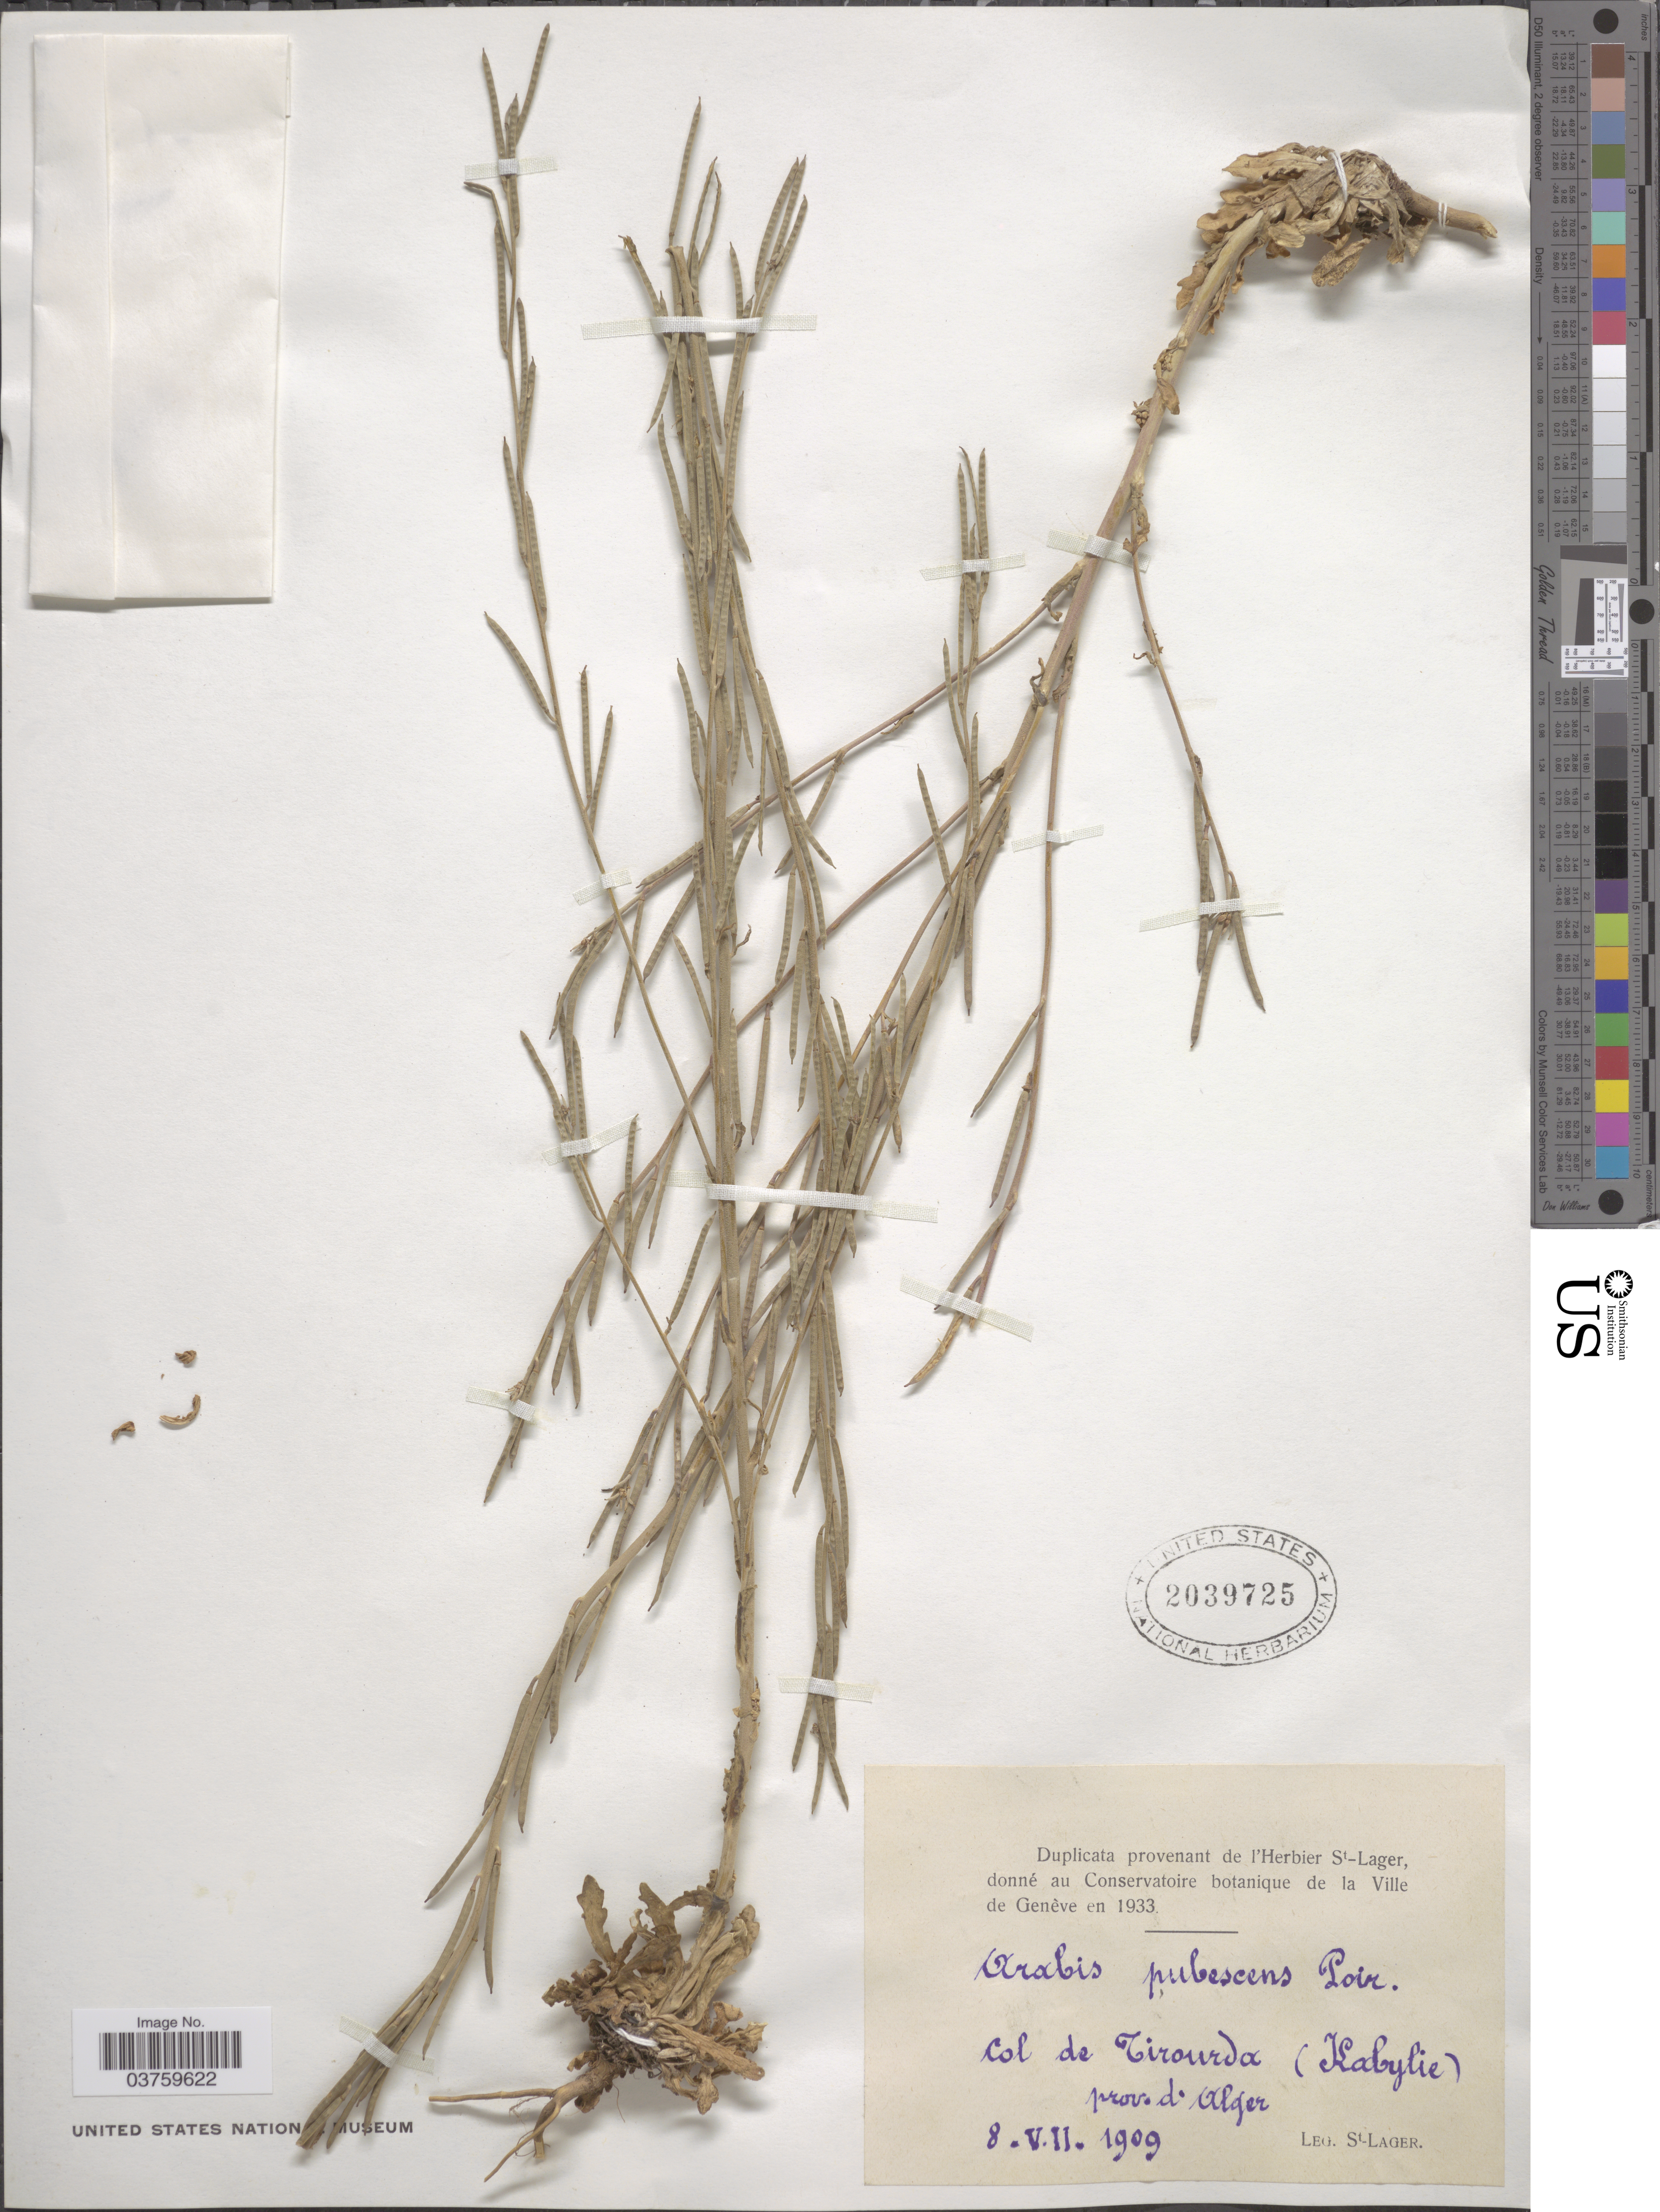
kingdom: Plantae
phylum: Tracheophyta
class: Magnoliopsida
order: Brassicales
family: Brassicaceae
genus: Arabis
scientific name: Arabis pubescens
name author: Poir.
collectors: -. St. Lager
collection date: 1909-07-08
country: Algeria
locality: Tirourda (Kabylie) prov. d' Alger.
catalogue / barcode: US 2039725